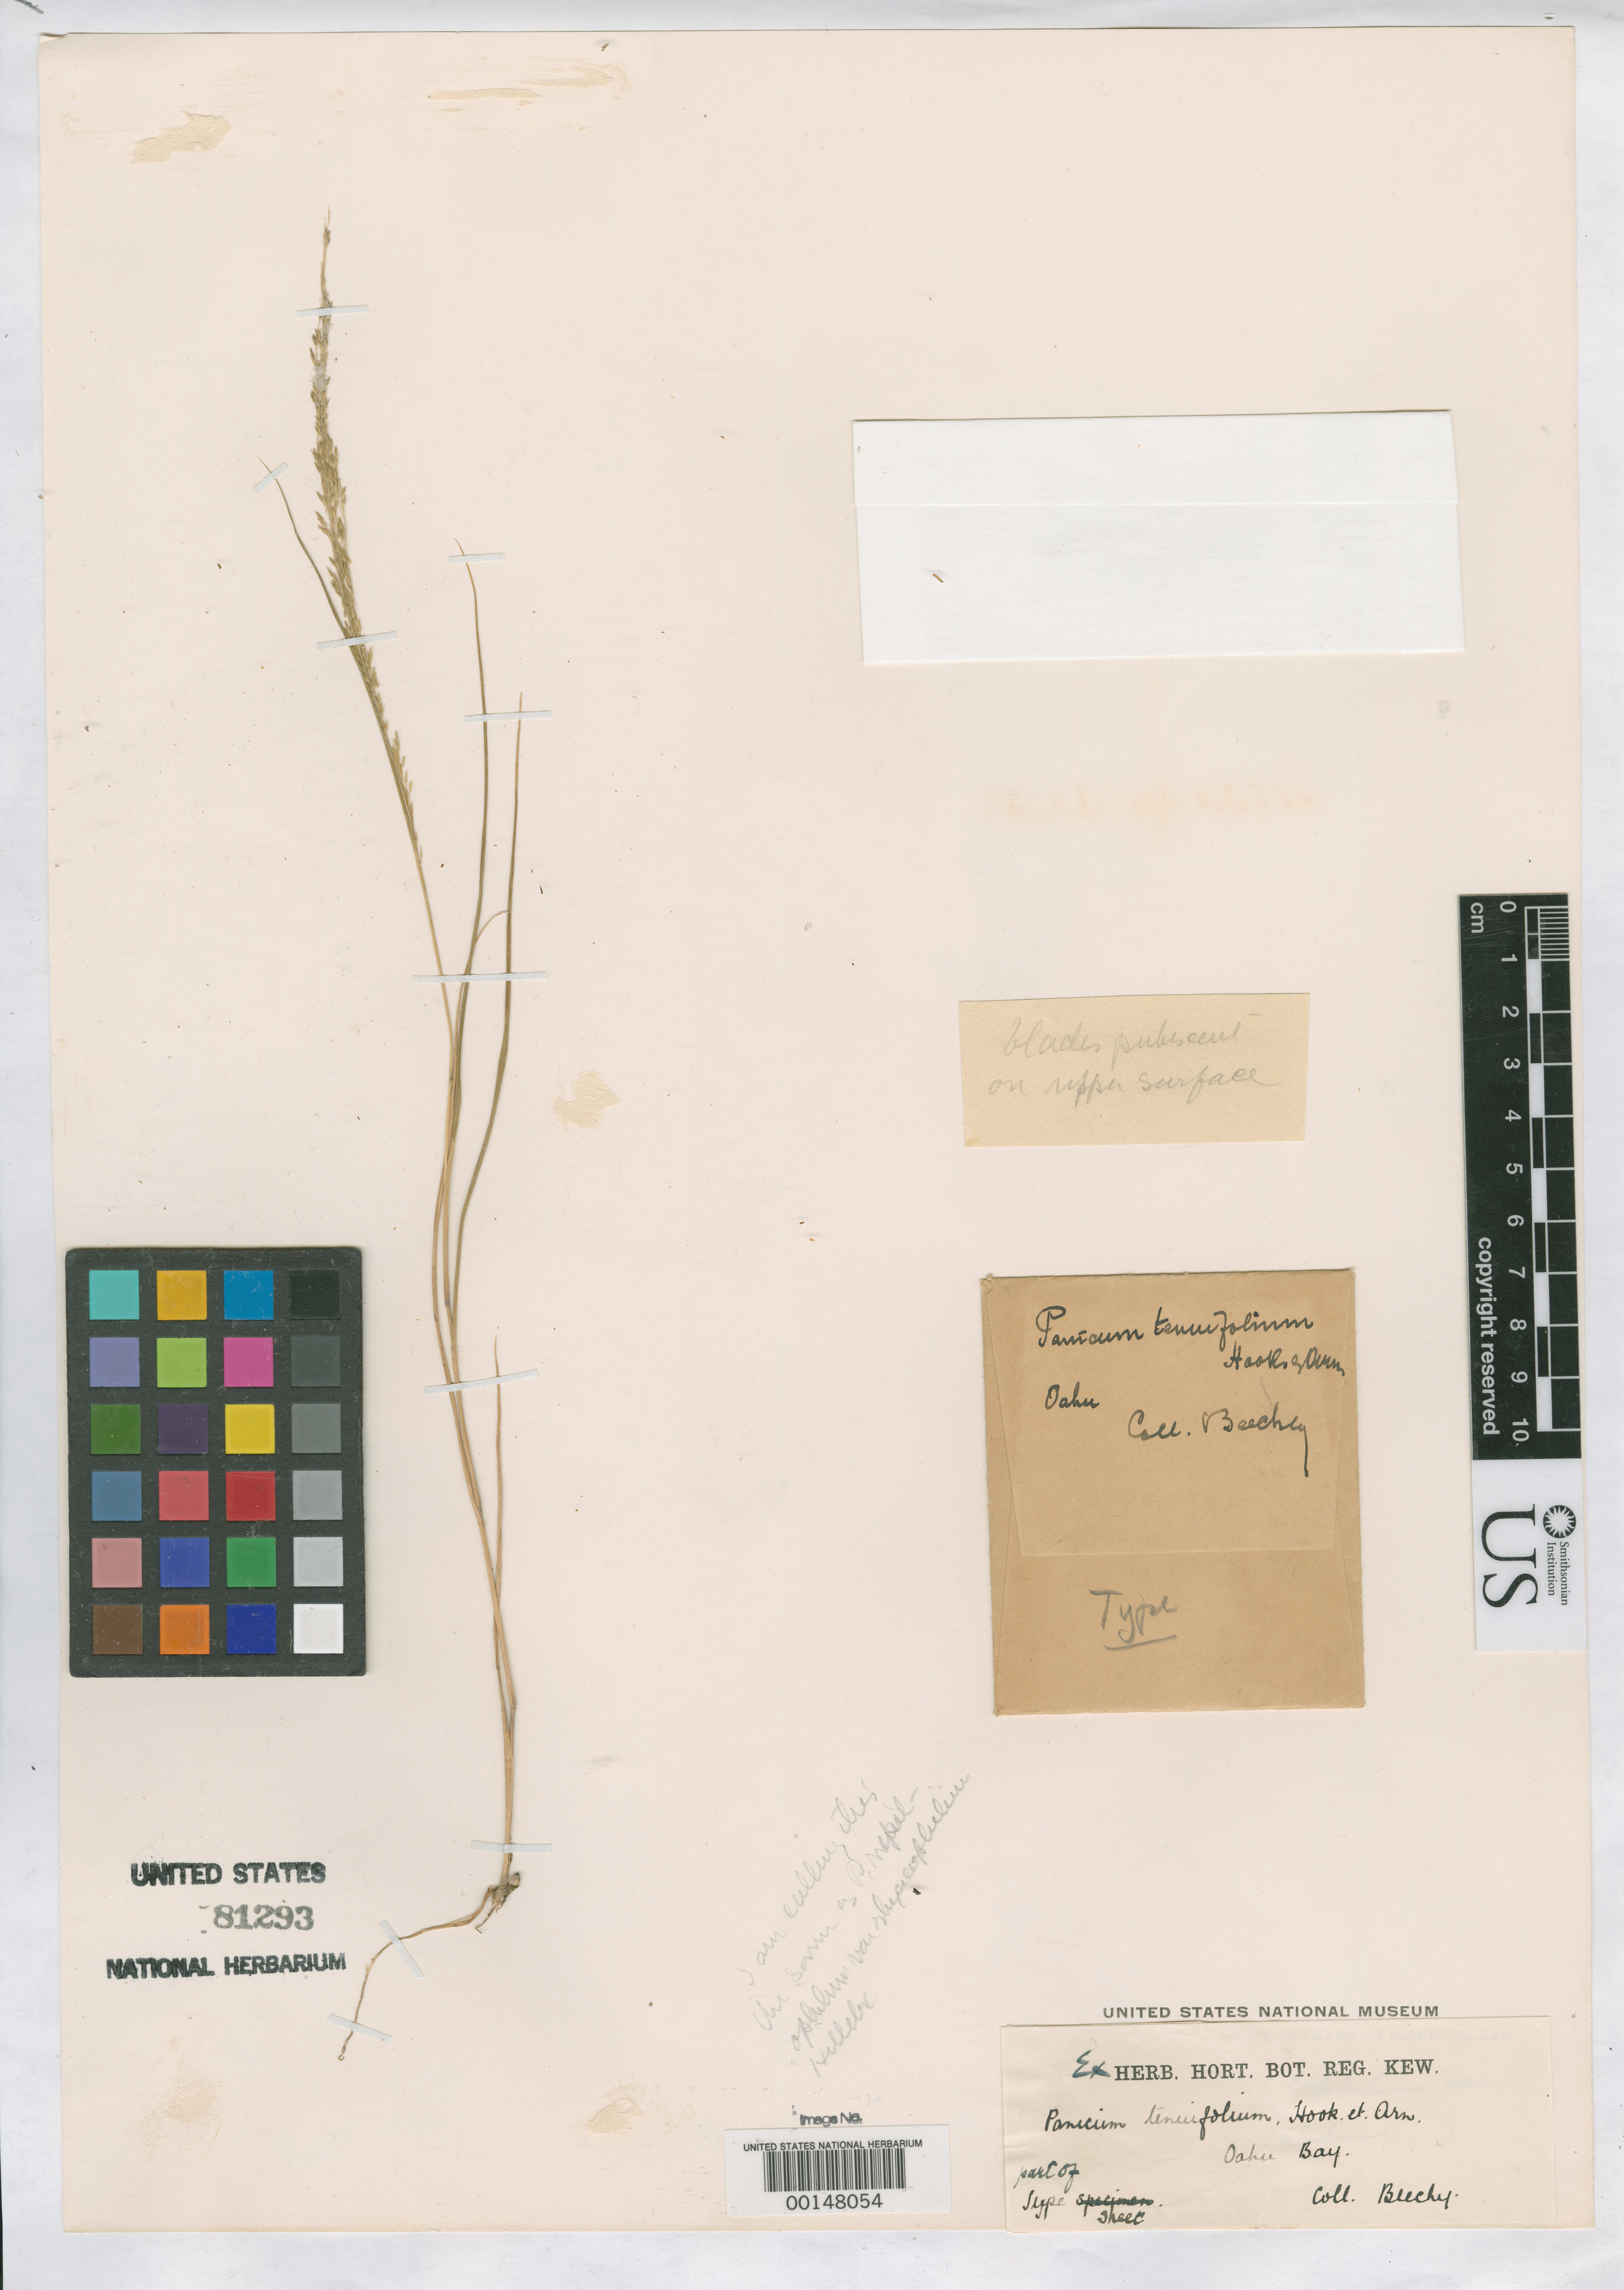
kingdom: Plantae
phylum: Tracheophyta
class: Liliopsida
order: Poales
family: Poaceae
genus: Panicum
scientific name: Panicum tenuifolium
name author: Hook. & Arn.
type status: Type Fragment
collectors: F. Beechey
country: United States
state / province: Hawaii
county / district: Honolulu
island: Oahu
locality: Oahu Bay.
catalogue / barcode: US 81293